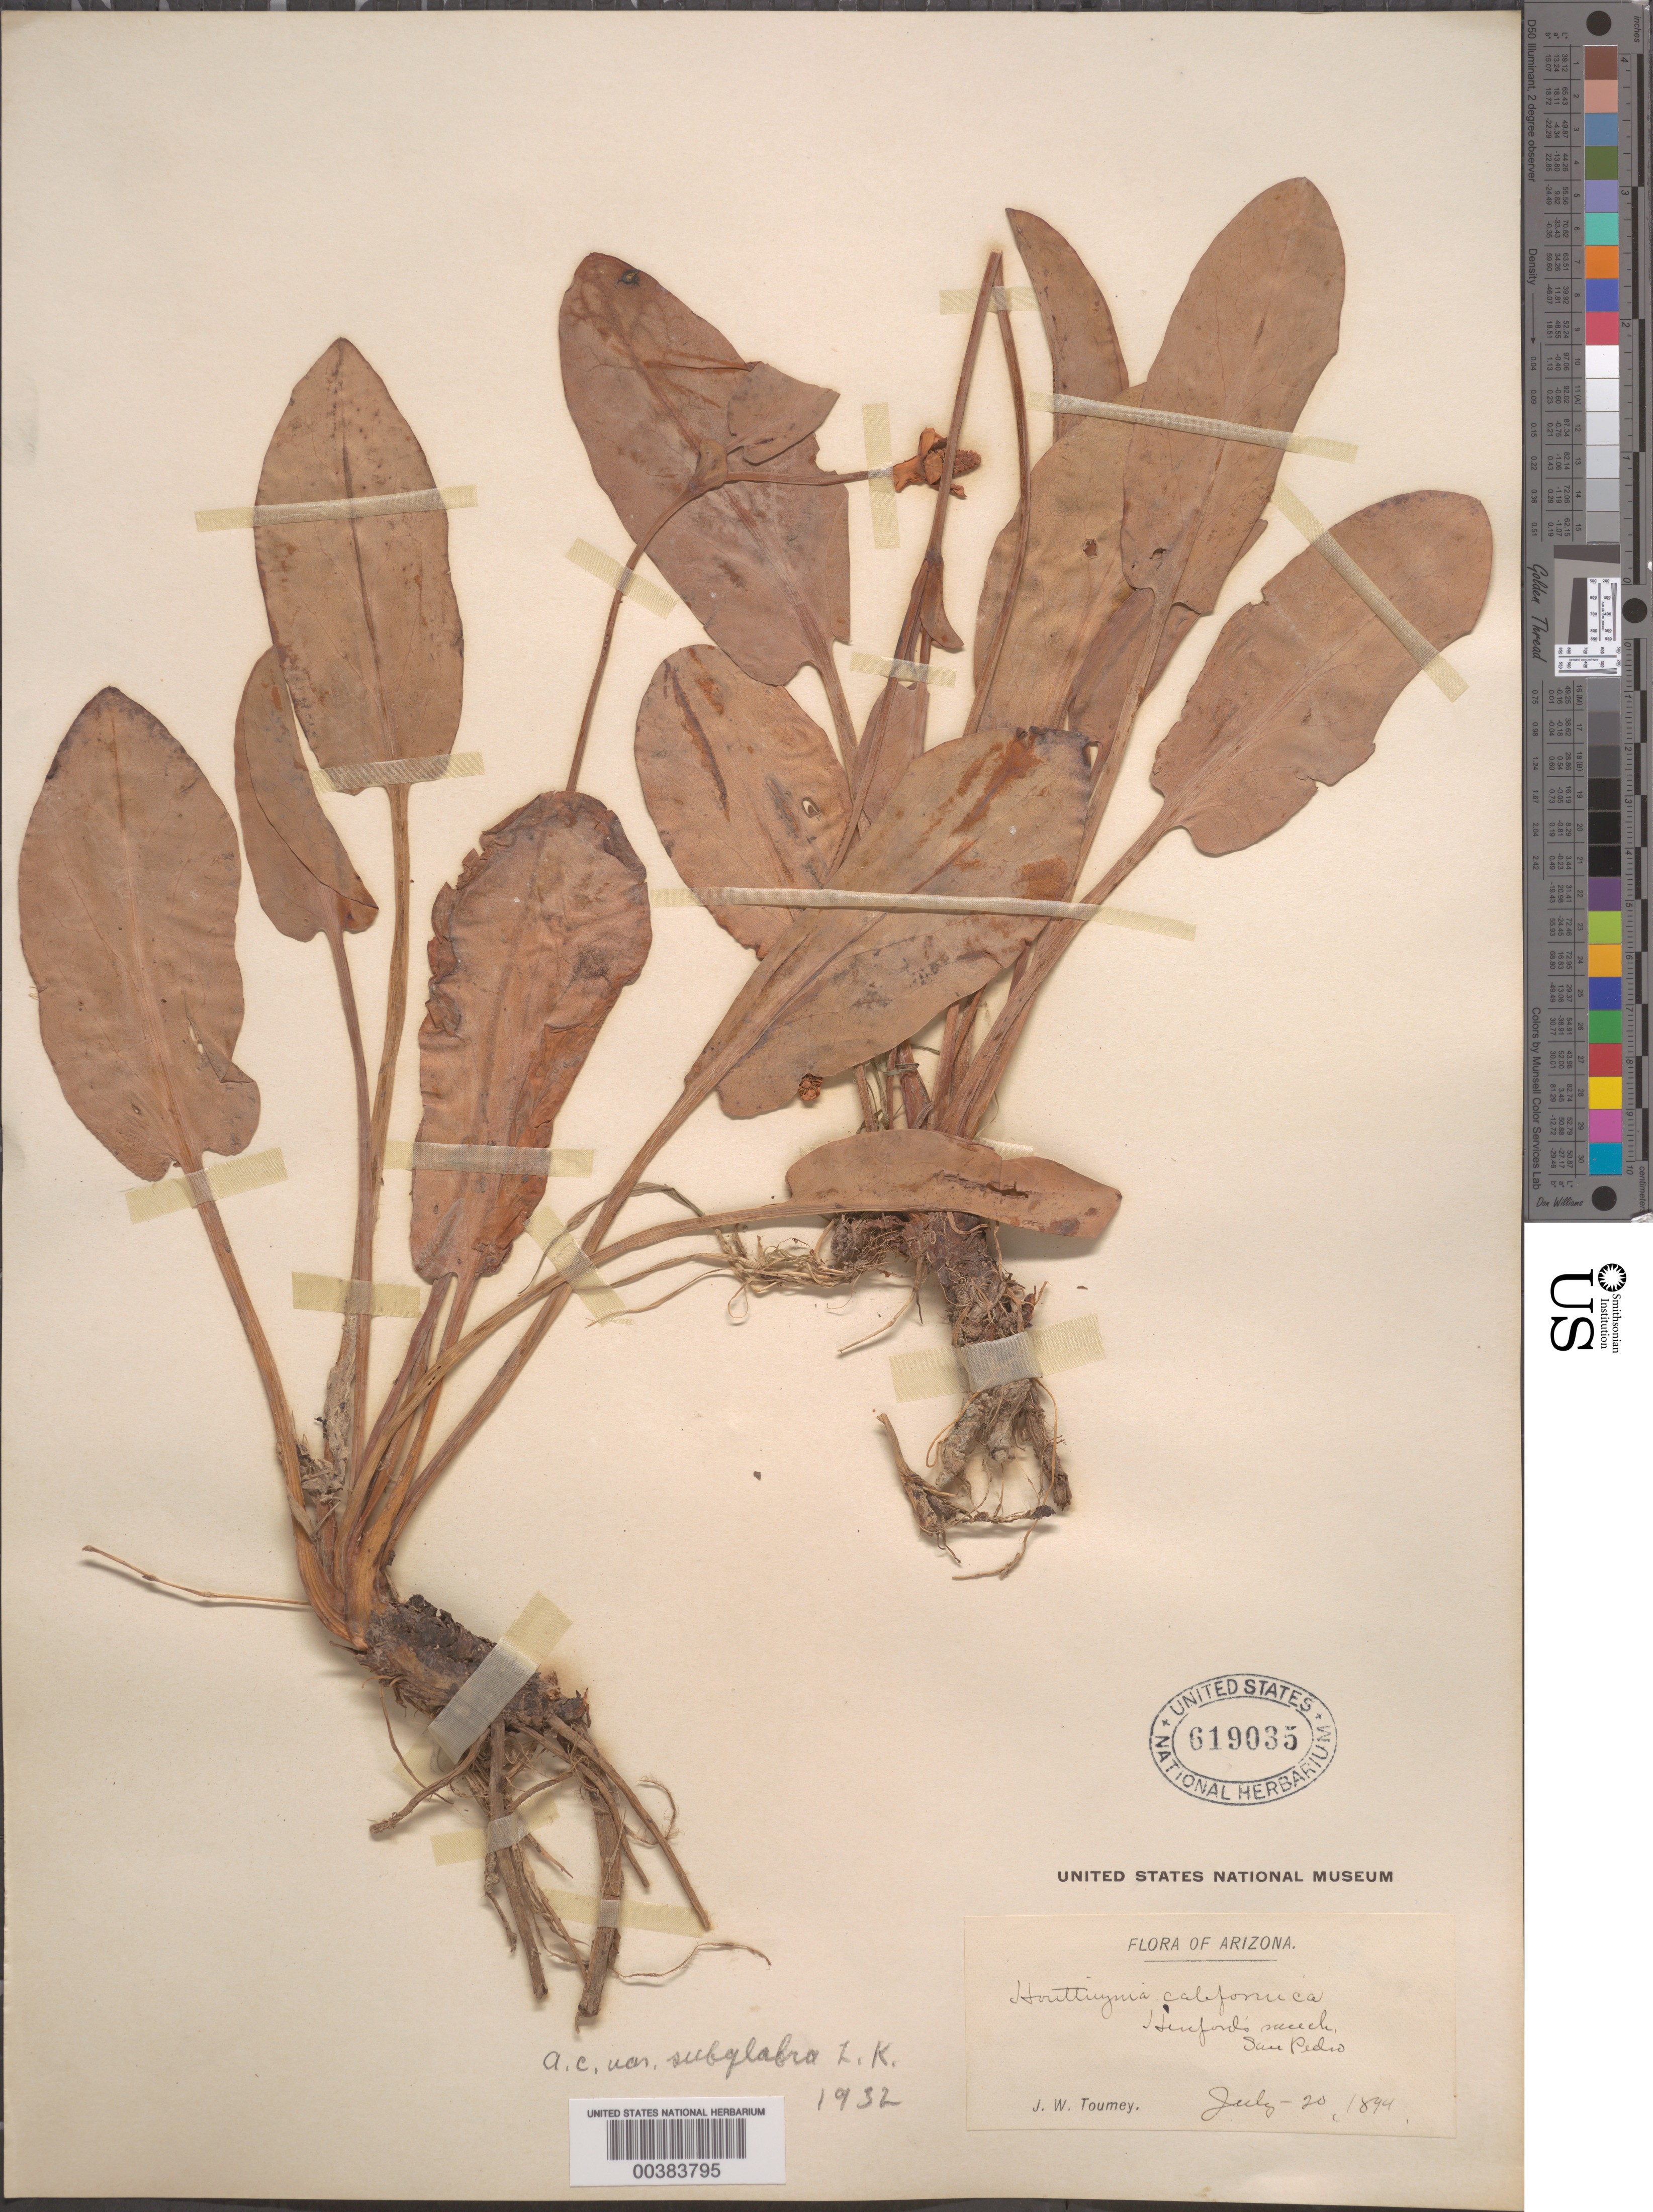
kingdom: Plantae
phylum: Tracheophyta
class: Magnoliopsida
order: Piperales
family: Saururaceae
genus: Anemopsis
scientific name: Anemopsis californica var. subglabra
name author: Kelso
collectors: J. W. Toumey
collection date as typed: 20 Jul 1894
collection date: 1894-07-20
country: United States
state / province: Arizona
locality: San pedro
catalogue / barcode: US 619035